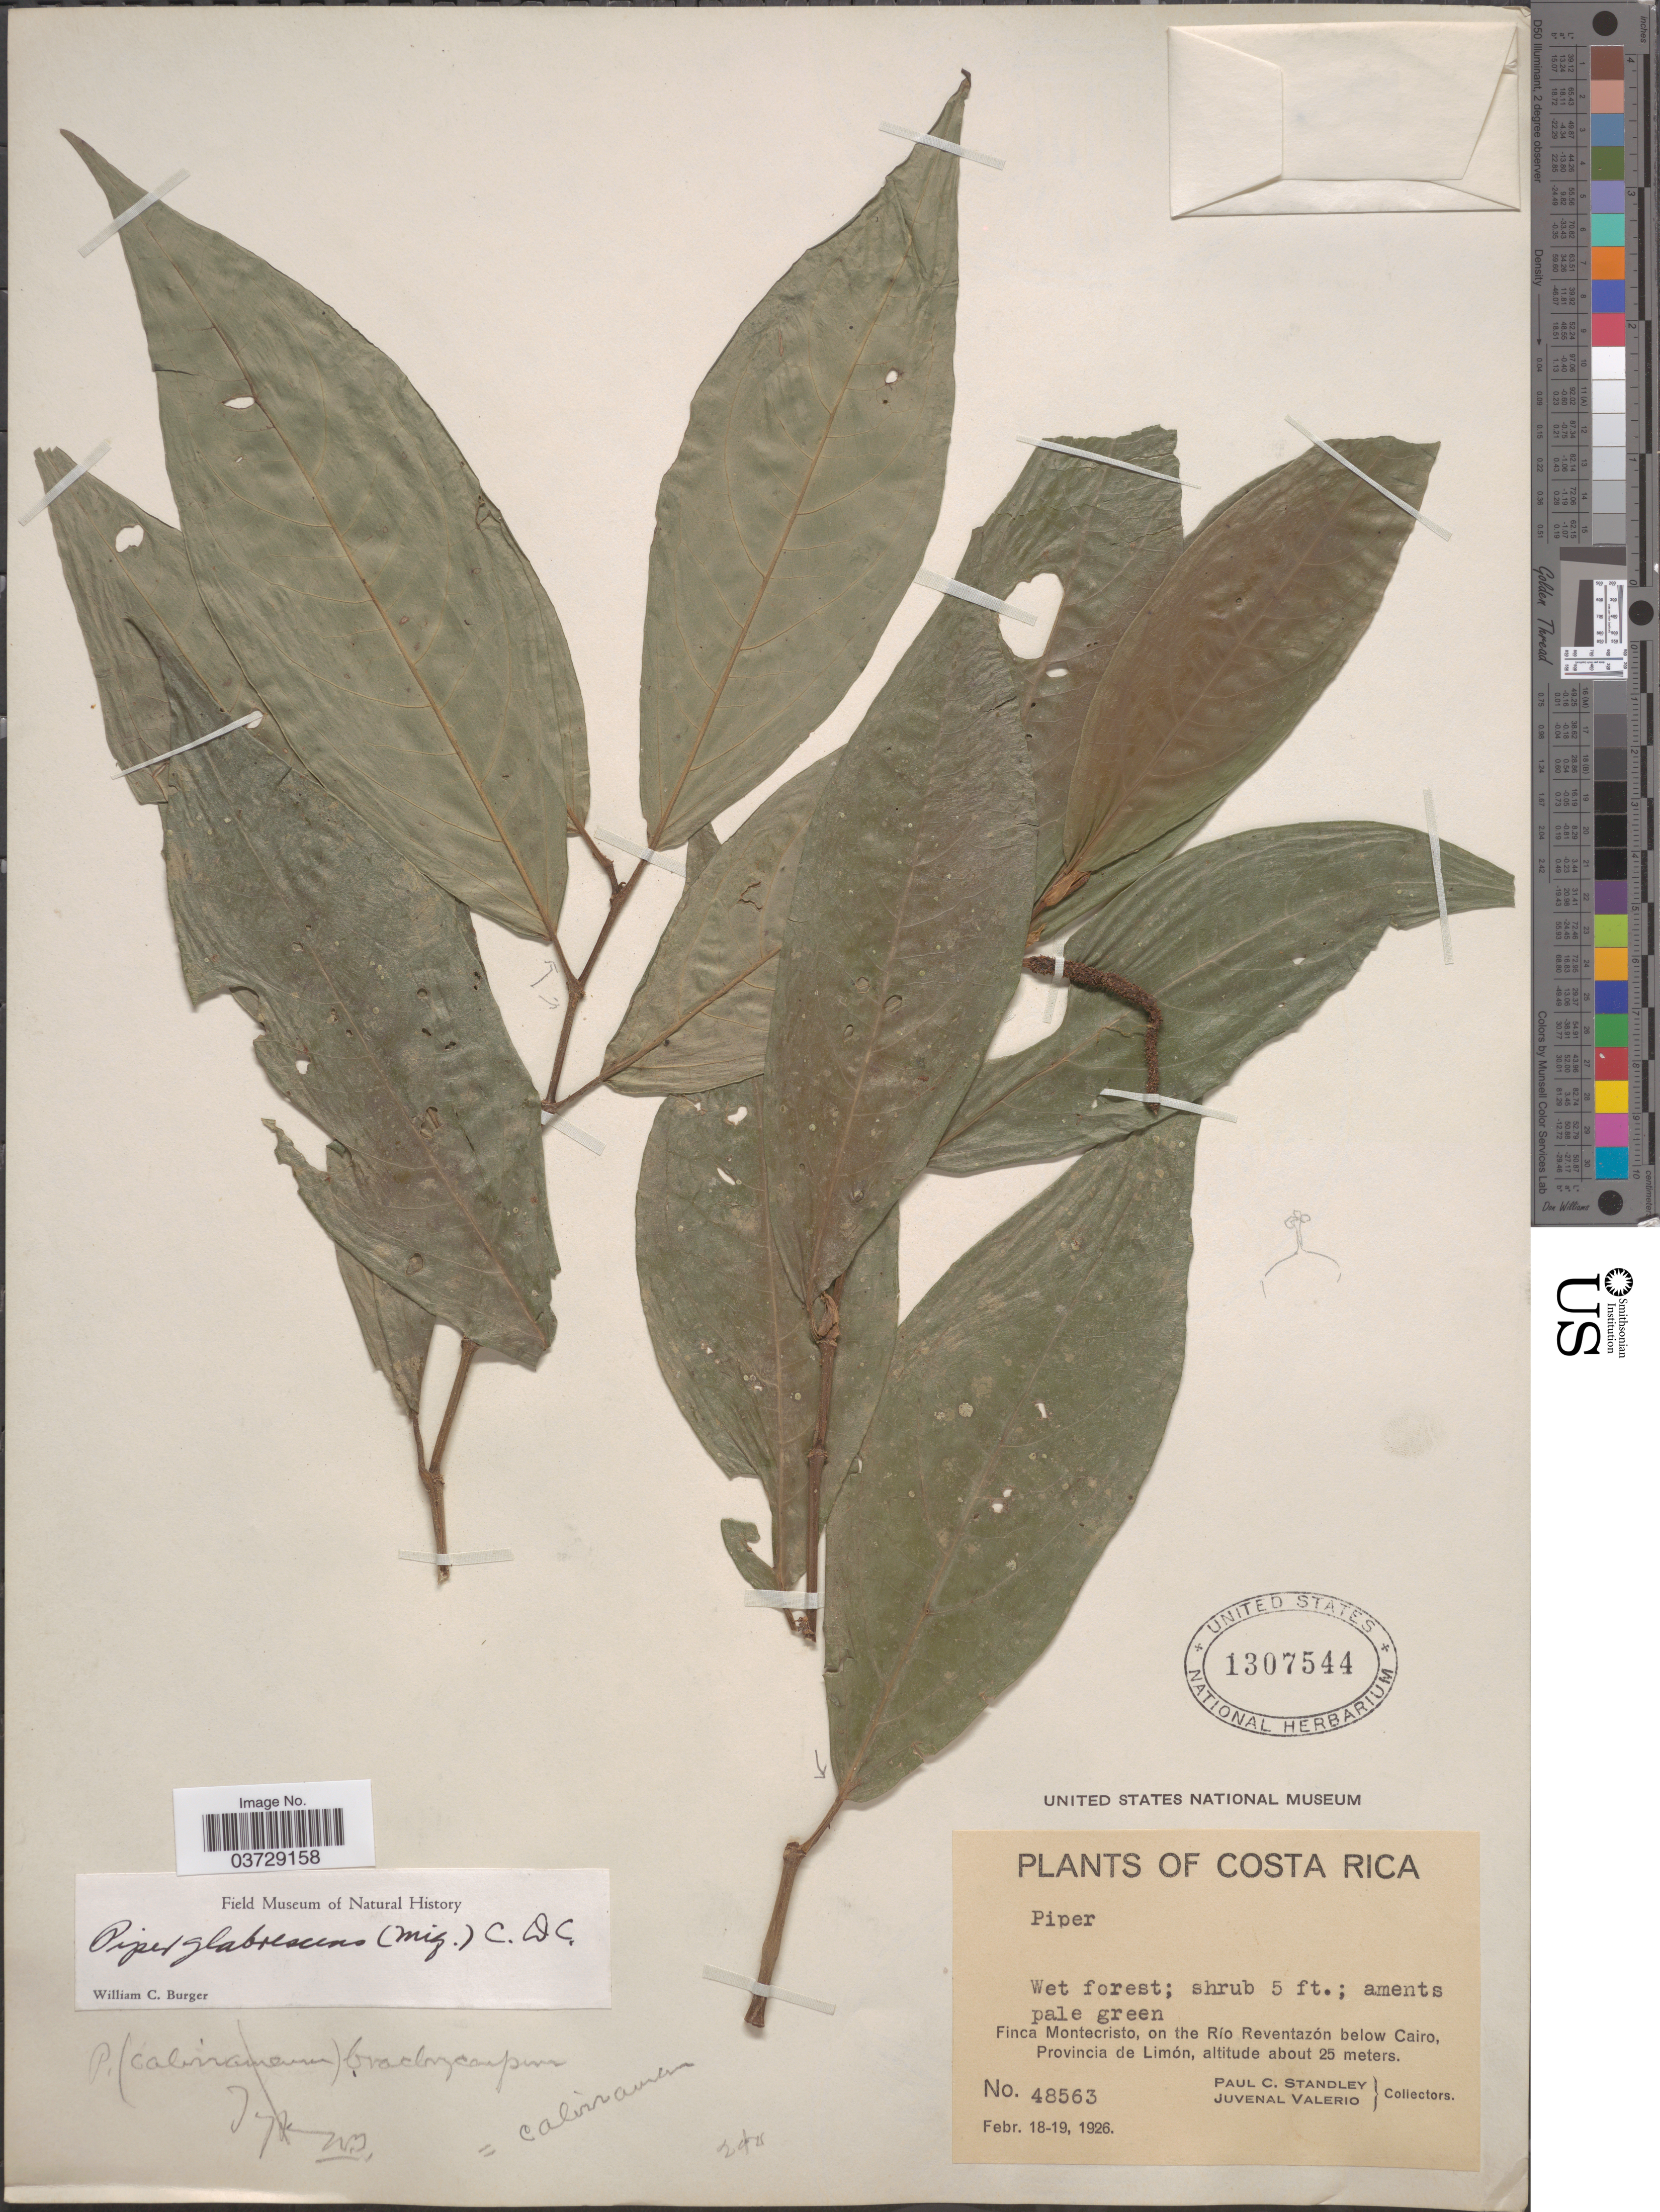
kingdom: Plantae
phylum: Tracheophyta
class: Magnoliopsida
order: Piperales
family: Piperaceae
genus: Piper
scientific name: Piper glabrescens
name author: (Miq.) C. DC.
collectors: P. C. Standley & J. Valerio R.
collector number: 48563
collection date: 1926-02-18/1926-02-19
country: Costa Rica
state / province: Limón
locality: Finca Montecristo, on the Río Reventazón below Cairo.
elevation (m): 25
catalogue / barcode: US 1307544